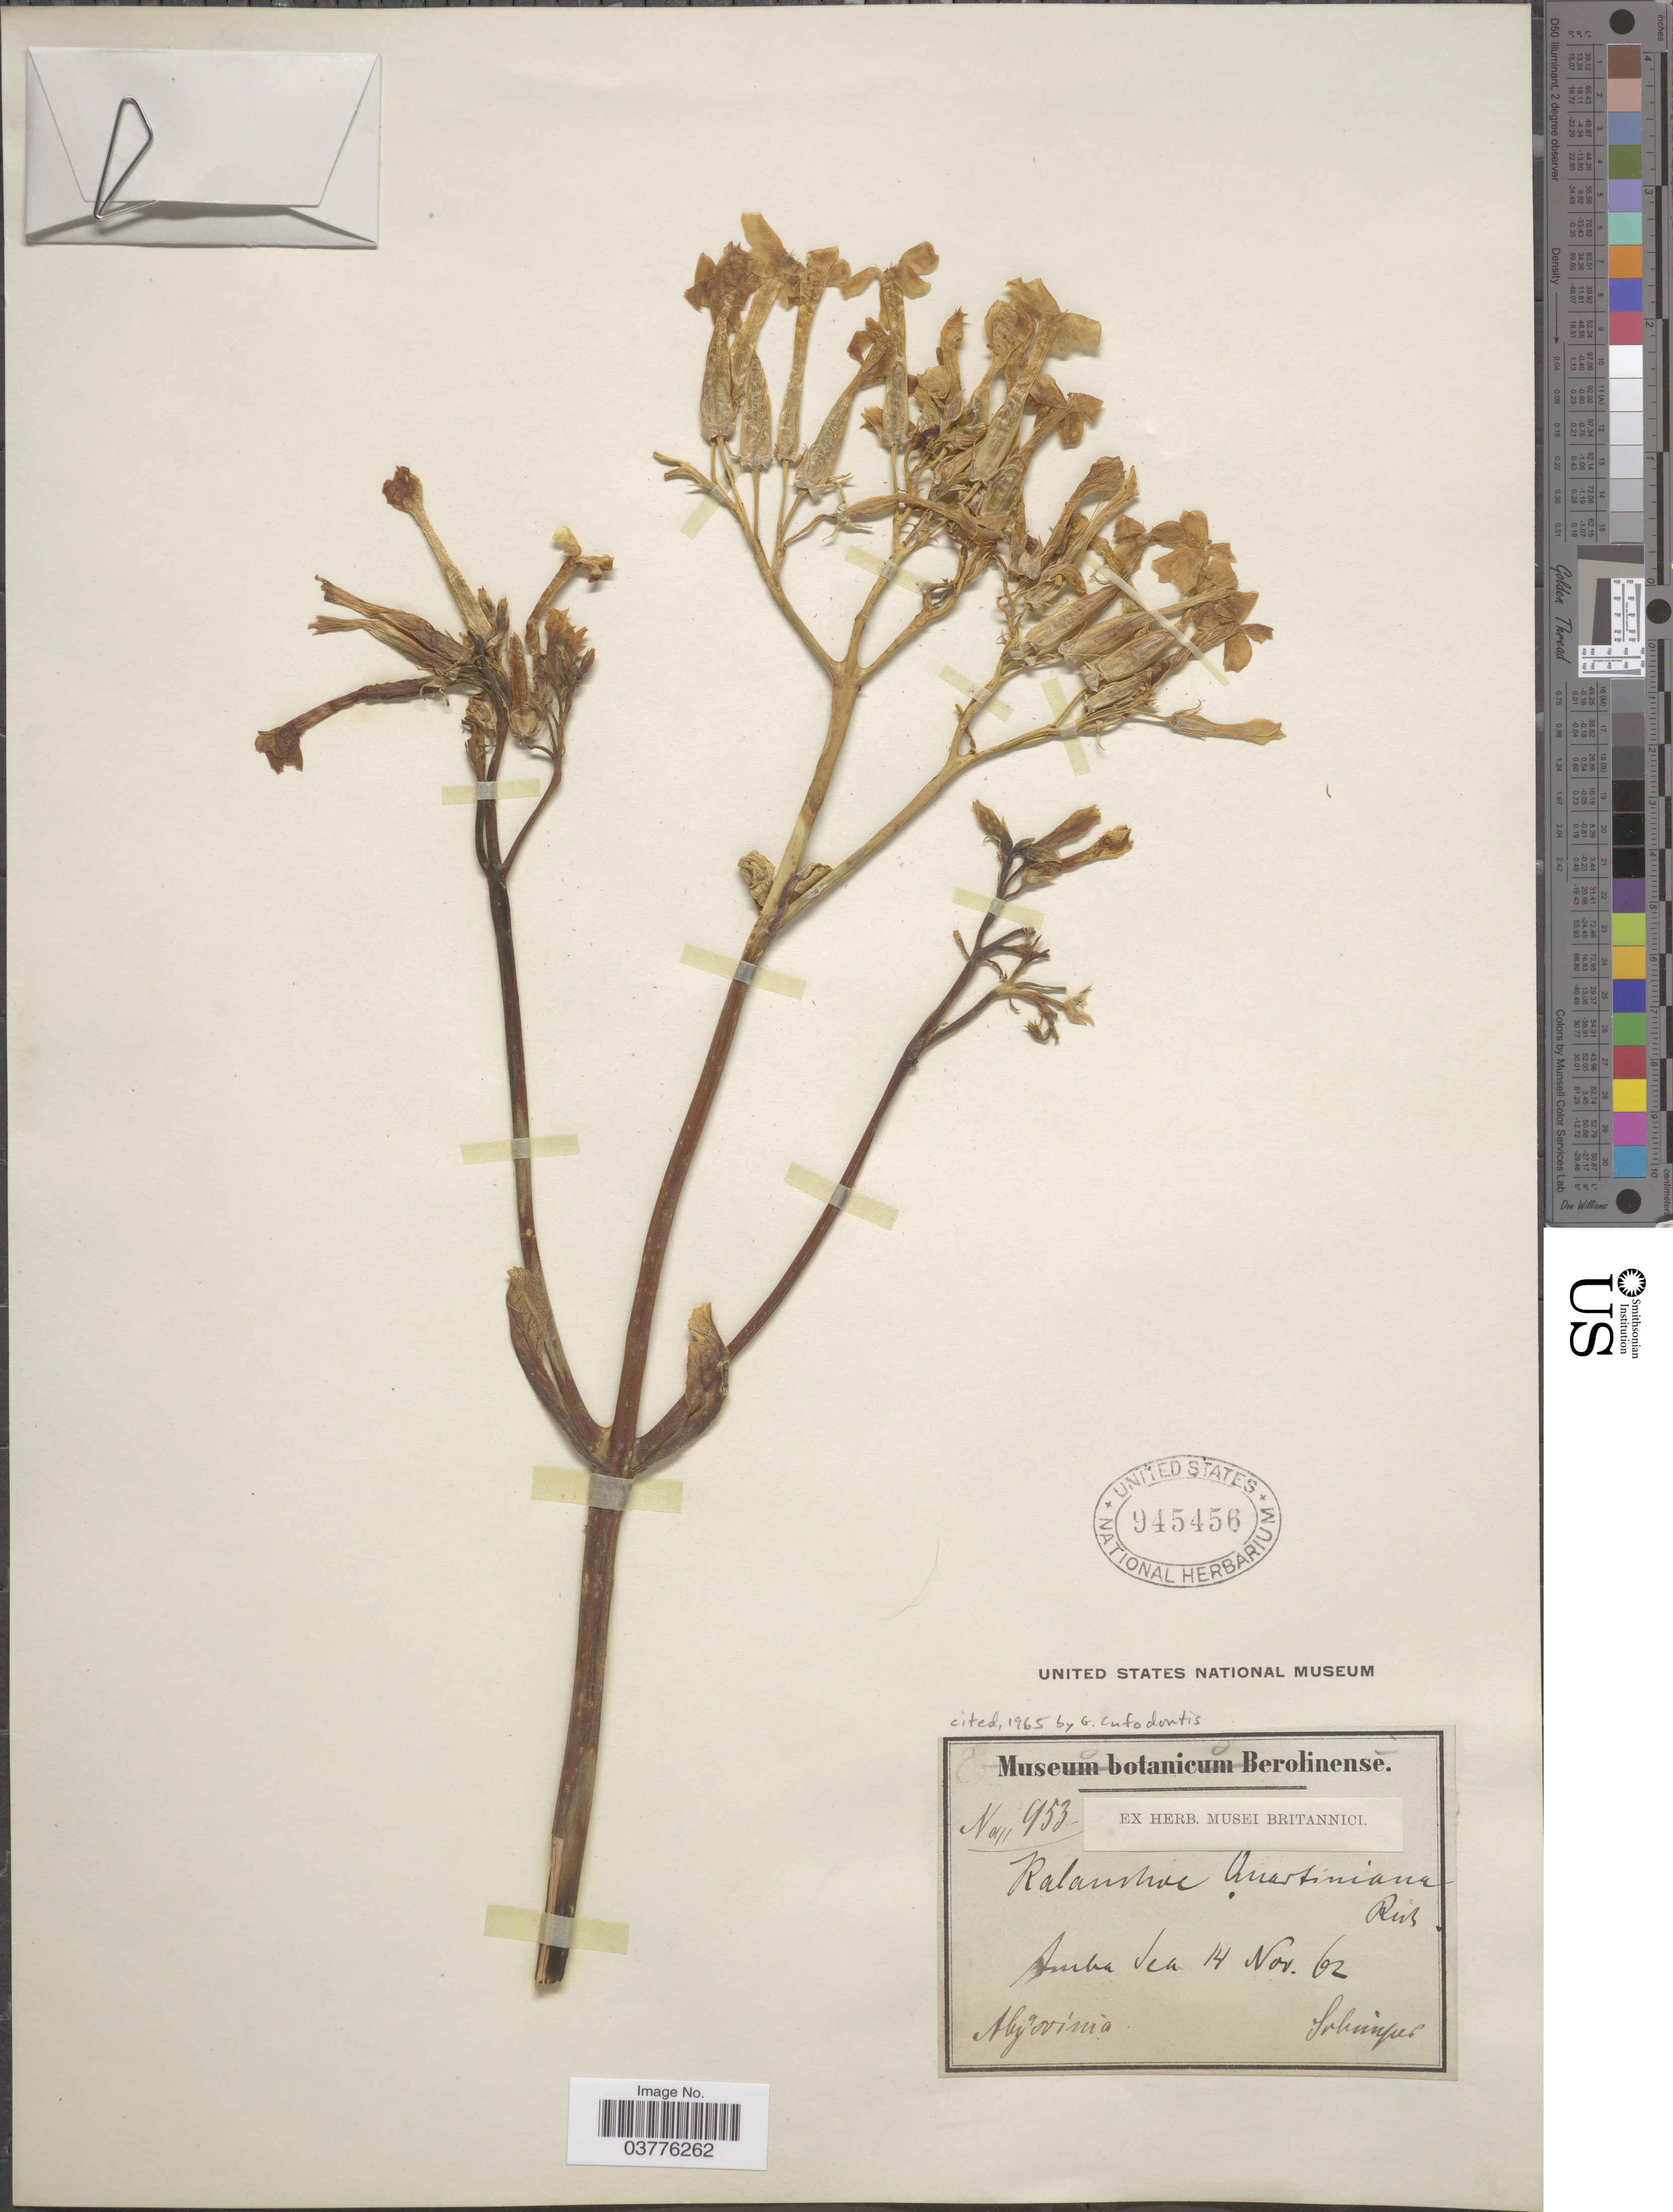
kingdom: Plantae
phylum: Tracheophyta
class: Magnoliopsida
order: Saxifragales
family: Crassulaceae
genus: Kalanchoe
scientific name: Kalanchoe quartiniana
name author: A. Rich.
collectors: -. Schimper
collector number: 953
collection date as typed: Transcribed d/m/y: 14/11/62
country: Ethiopia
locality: Amba Sea. Abÿssinia.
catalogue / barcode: US 945456